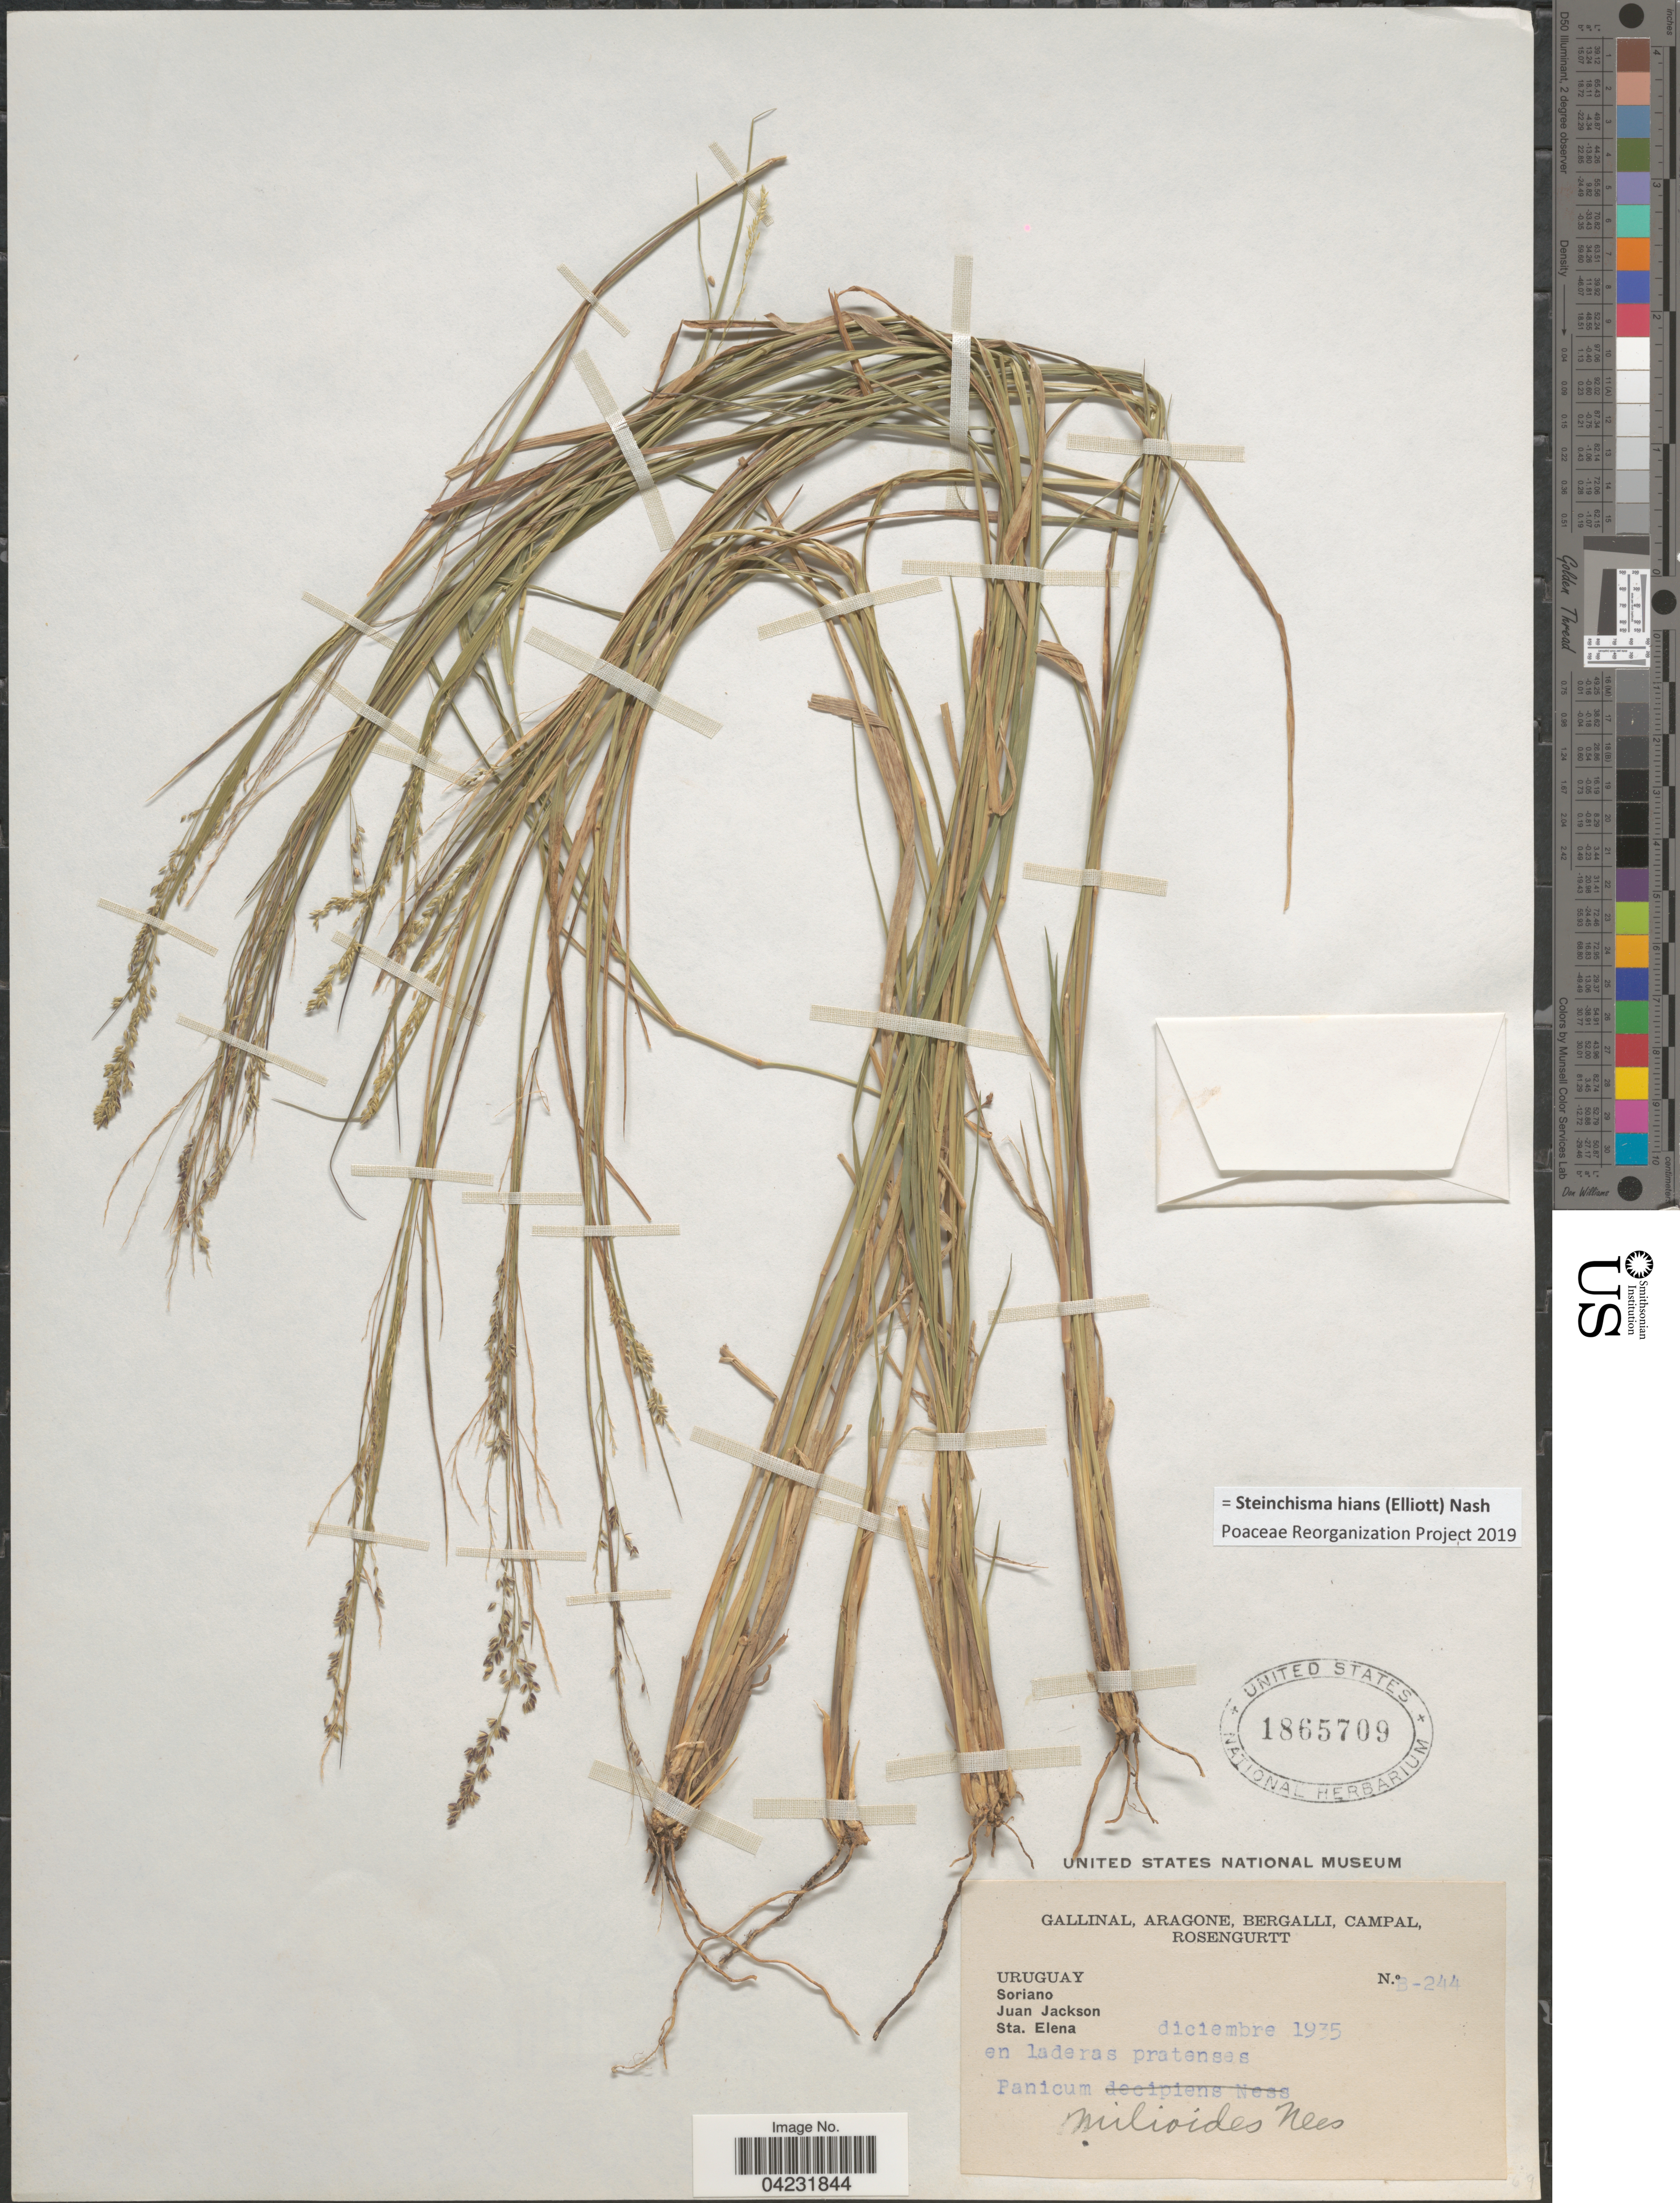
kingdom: Plantae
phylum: Tracheophyta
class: Liliopsida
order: Poales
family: Poaceae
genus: Steinchisma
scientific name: Steinchisma hians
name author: (Elliott) Nash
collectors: -. Gallinal, -- Aragone, -- Bergalli, -- Campal & Rosengurtt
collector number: B-244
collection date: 1935-12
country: Uruguay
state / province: Soriano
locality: Juan Jackson. Sta. Elena en laderas pratenses.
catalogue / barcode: US 1865709